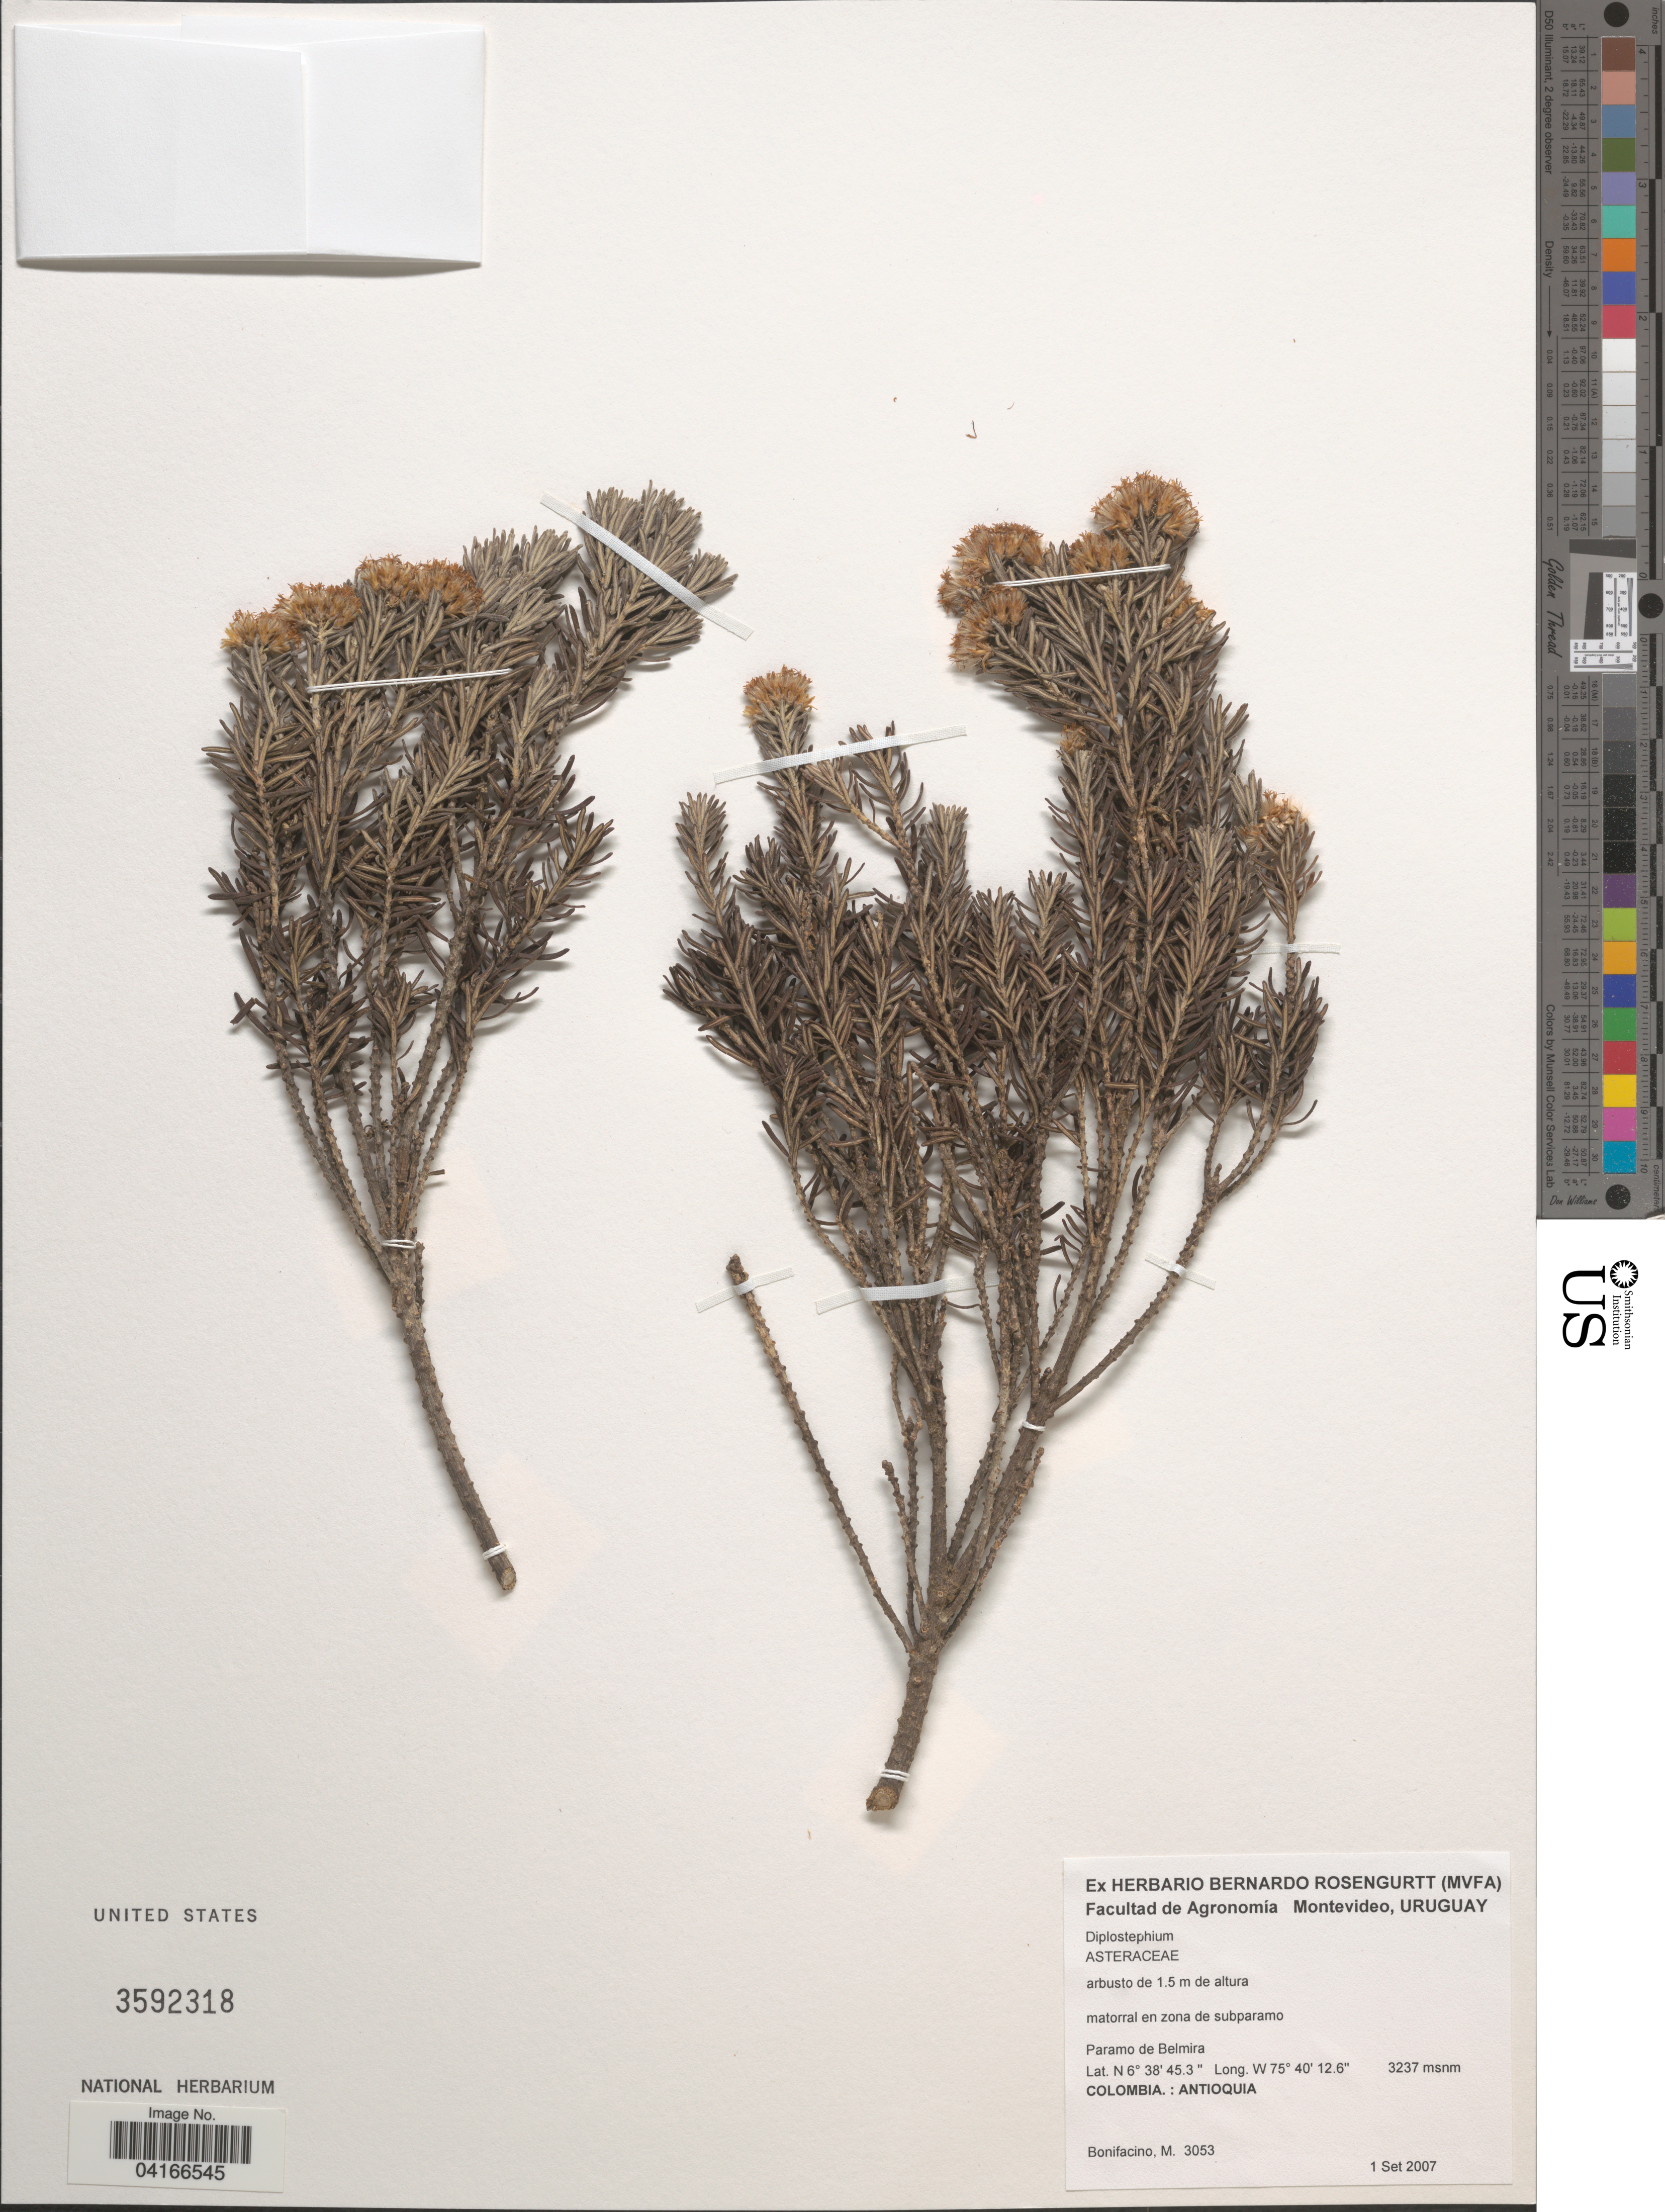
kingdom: Plantae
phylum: Tracheophyta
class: Magnoliopsida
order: Asterales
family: Asteraceae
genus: Diplostephium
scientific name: Diplostephium sp.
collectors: M. Bonifacino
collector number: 3053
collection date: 2007-09-01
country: Colombia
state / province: Antioquia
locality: Paramo de Belmira.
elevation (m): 3237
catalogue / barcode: US 3592318